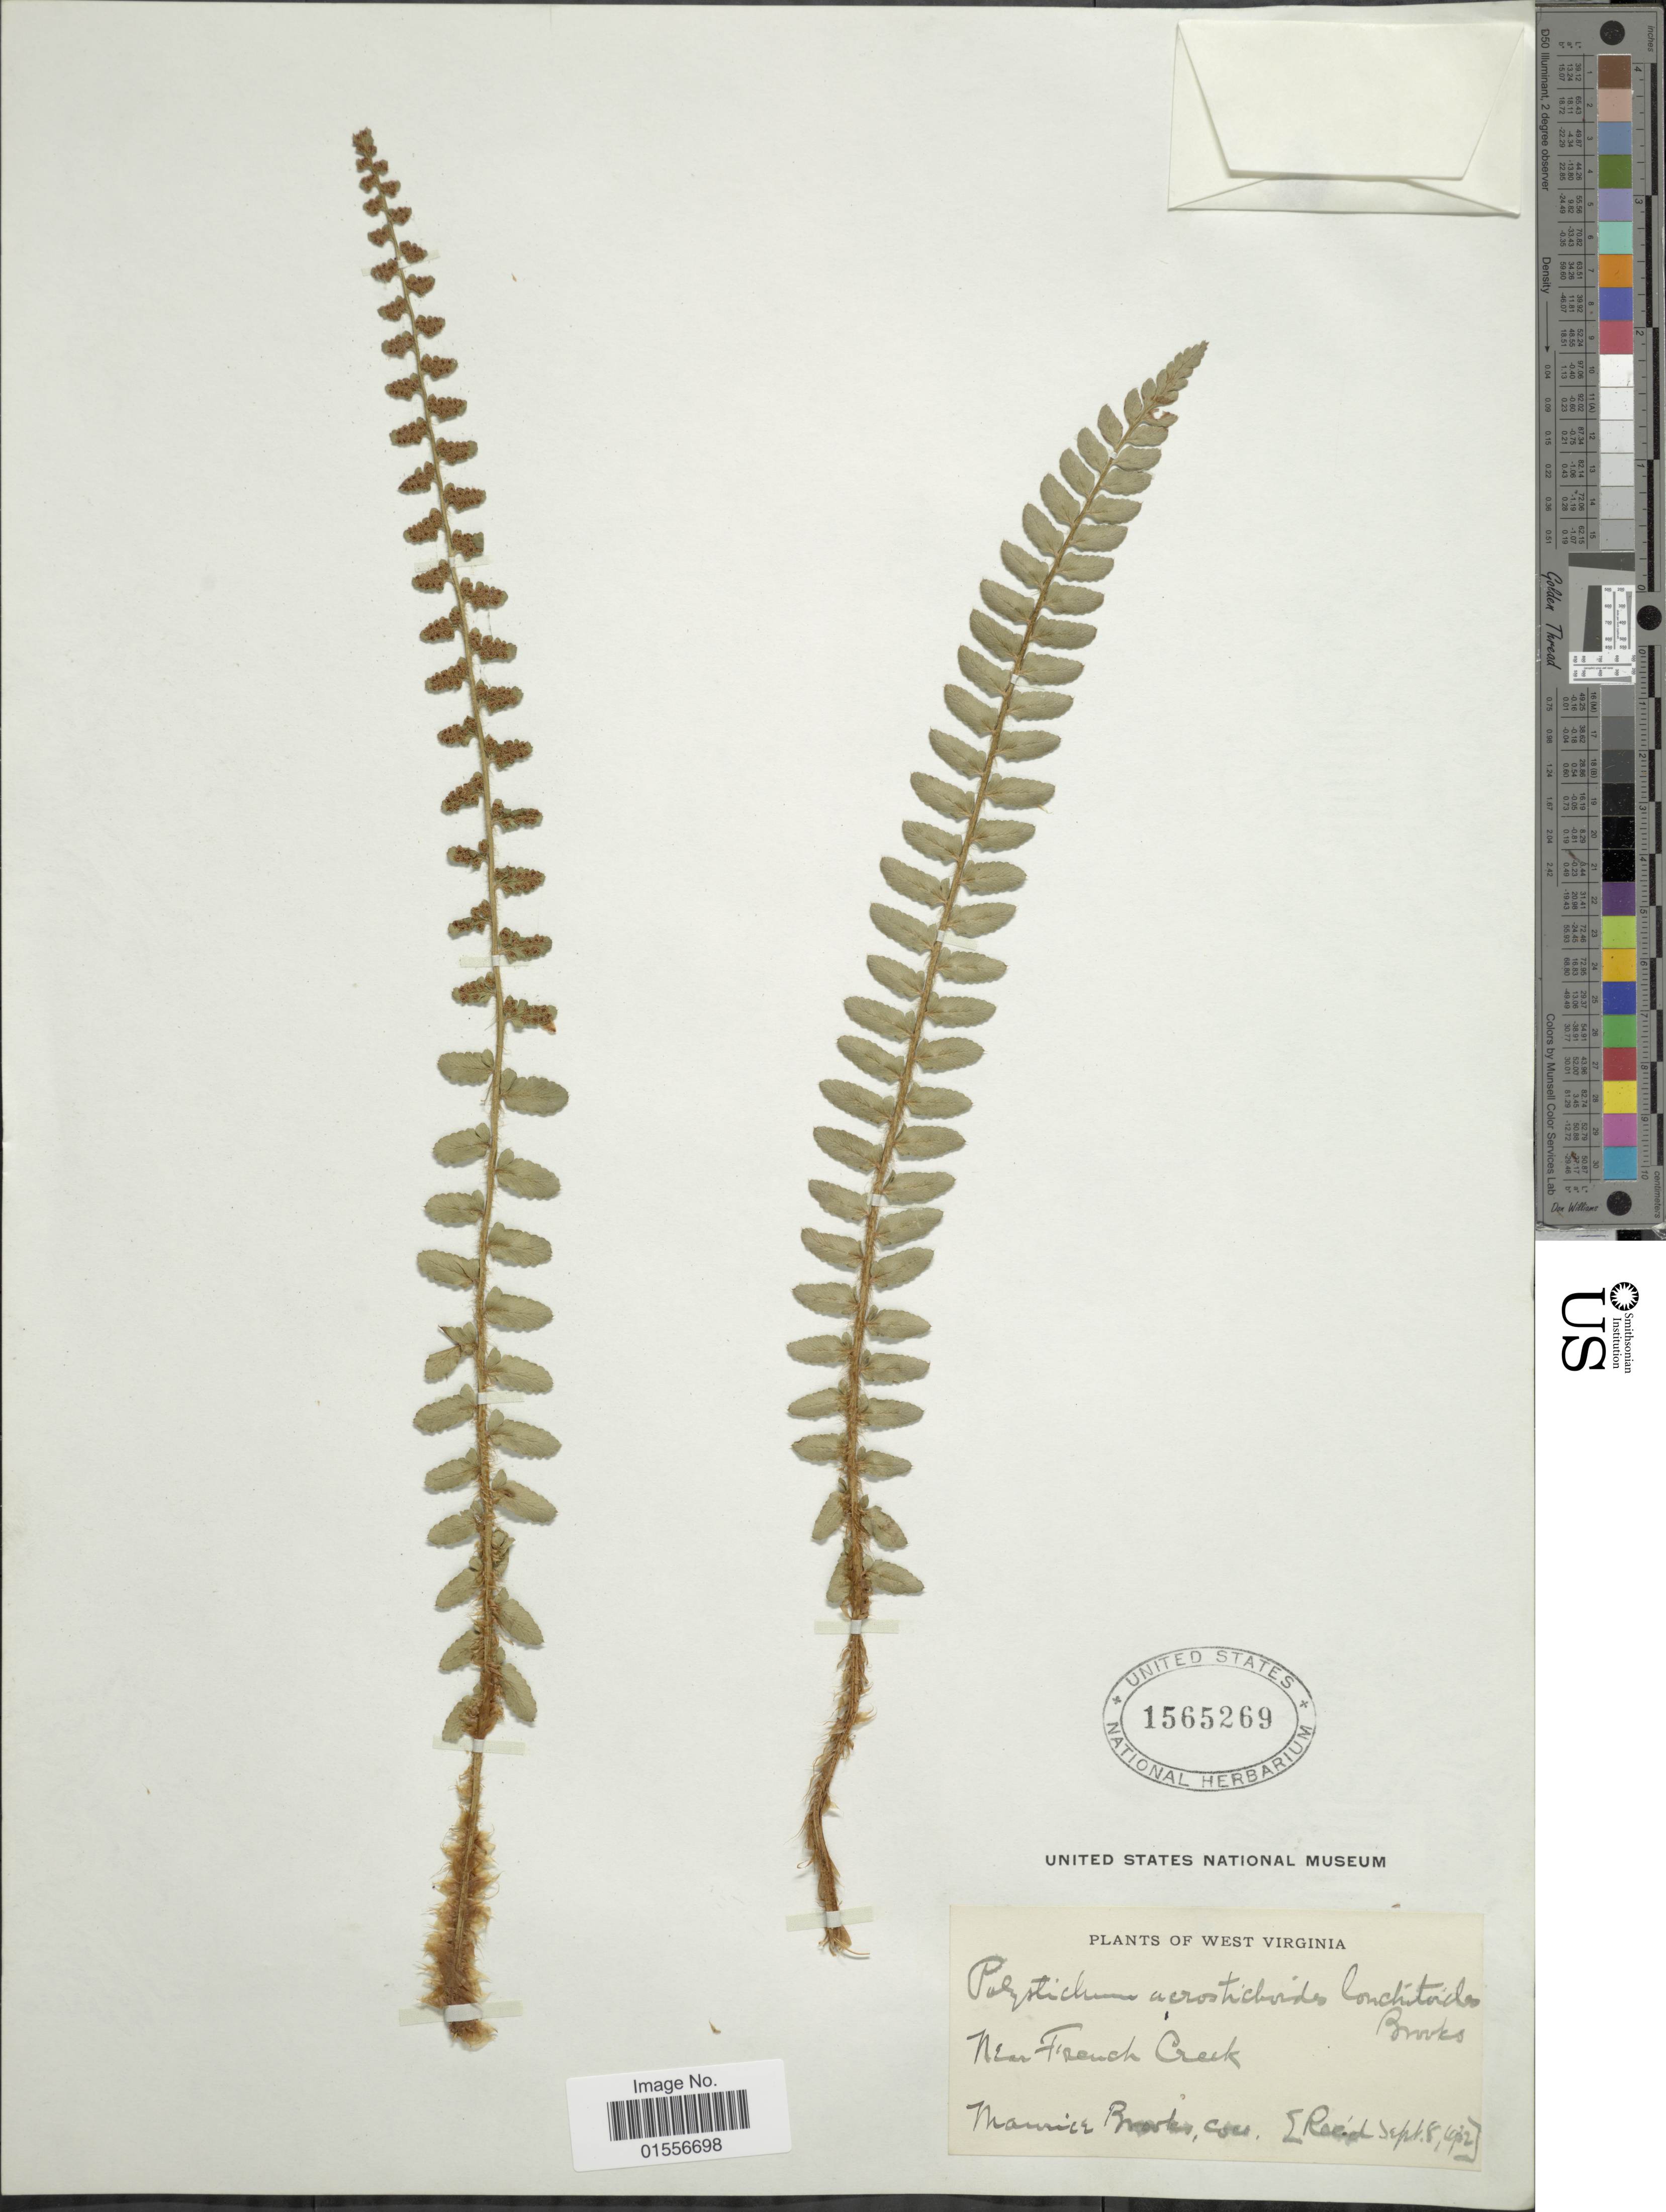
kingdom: Plantae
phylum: Tracheophyta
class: Polypodiopsida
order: Polypodiales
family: Dryopteridaceae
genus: Polystichum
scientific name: Polystichum acrostichoides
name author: (Michx.) Schott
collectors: M. Brooks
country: United States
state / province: West Virginia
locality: Near French Creek.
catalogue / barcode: US 1565269